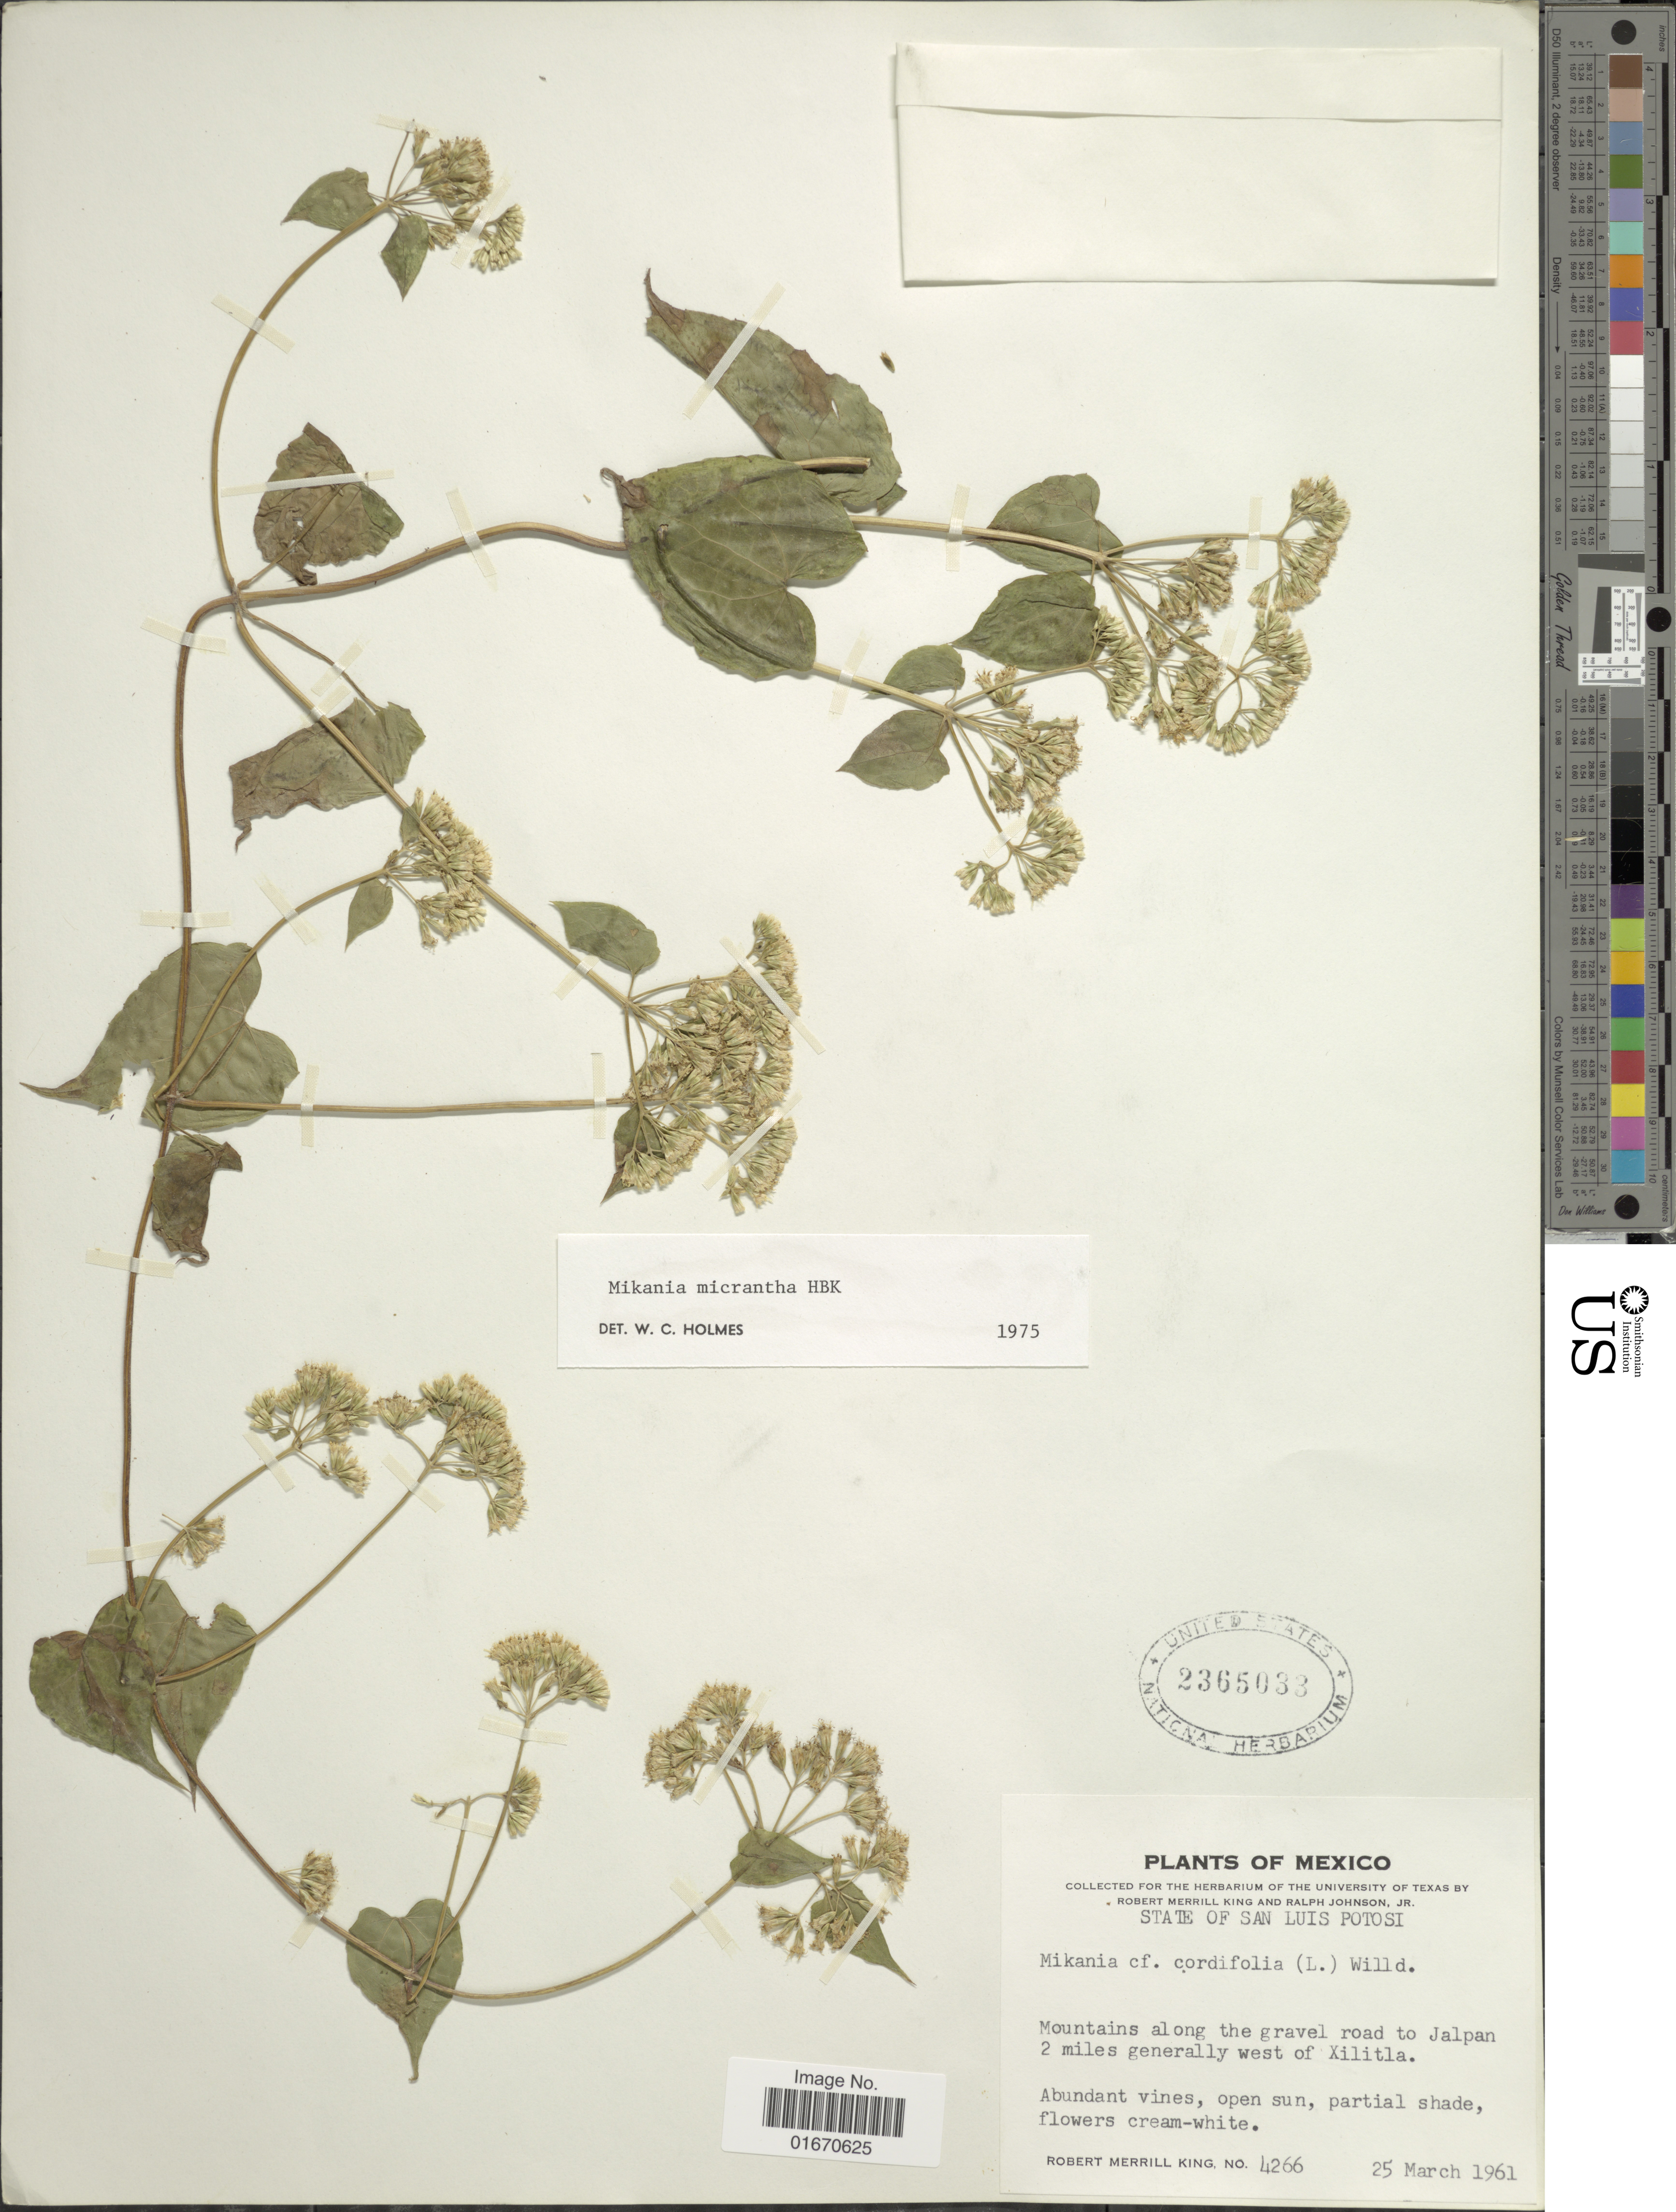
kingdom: Plantae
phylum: Tracheophyta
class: Magnoliopsida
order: Asterales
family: Asteraceae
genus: Mikania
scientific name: Mikania micrantha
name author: Kunth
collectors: R. M. King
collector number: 4266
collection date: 1961-03-25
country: Mexico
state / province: San Luis Potosí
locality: Mountains along the gravel road to Jalpan 2 miles generally west of Xilitla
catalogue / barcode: US 2365033